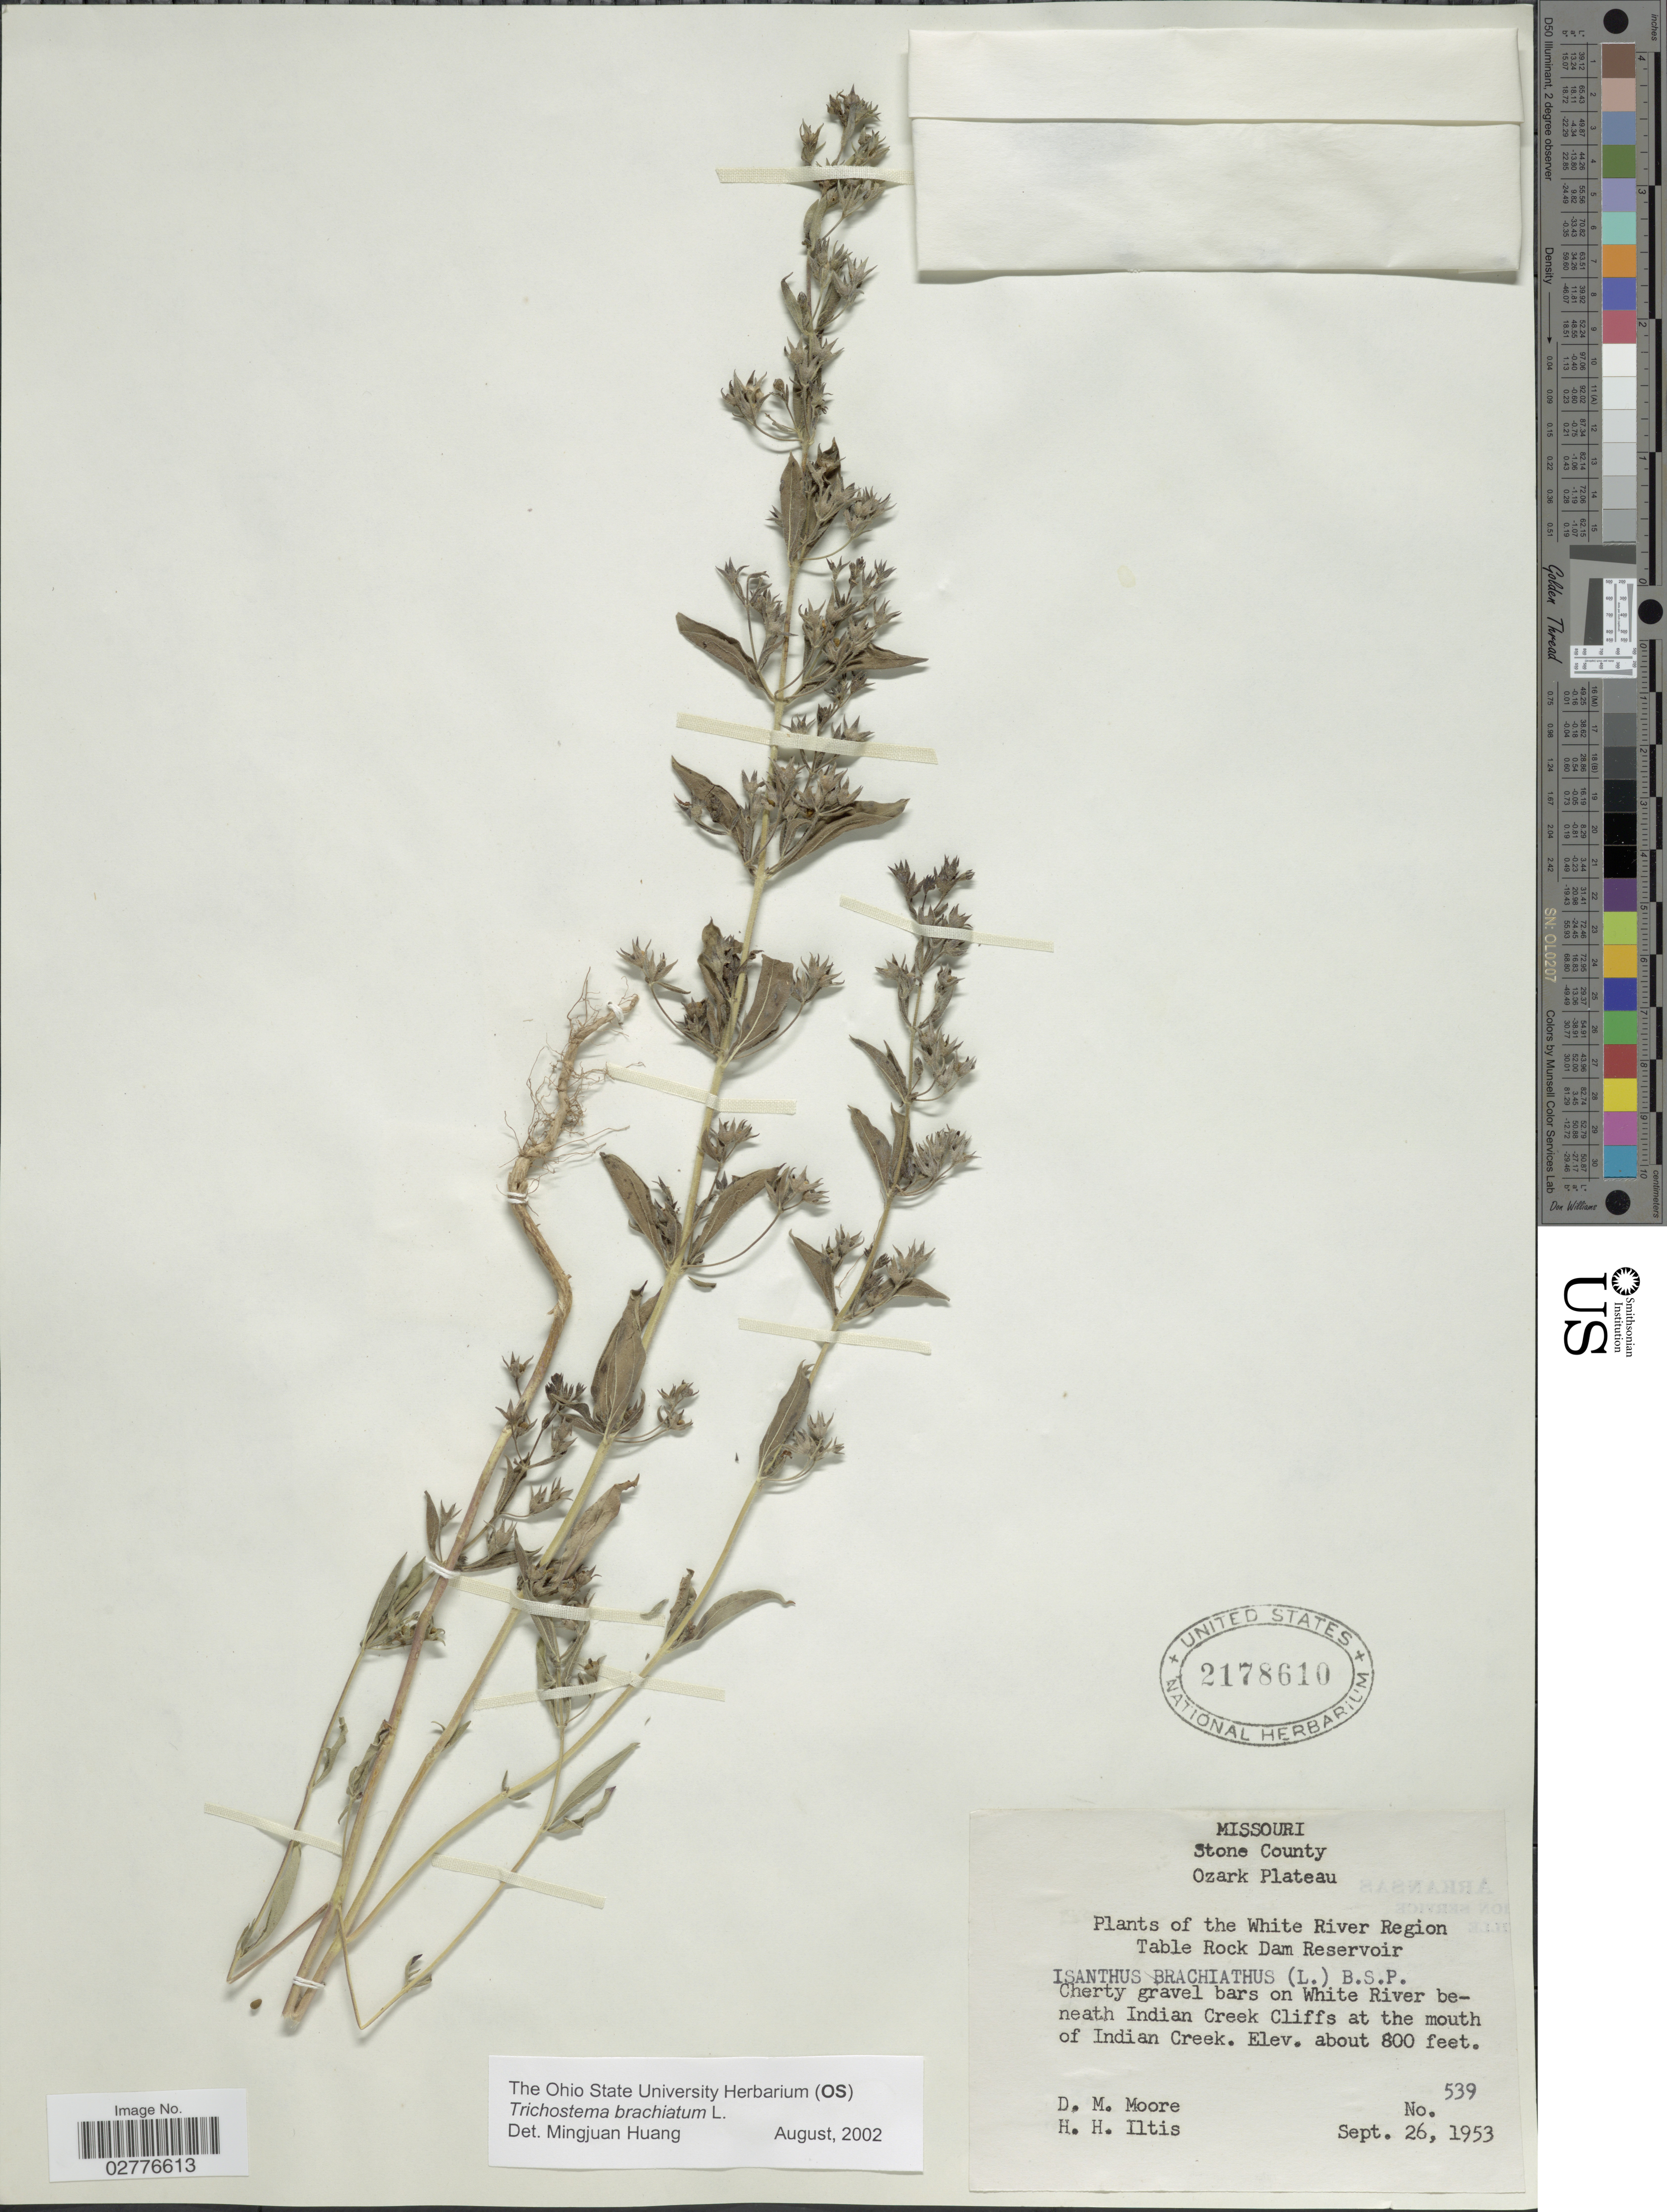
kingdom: Plantae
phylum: Tracheophyta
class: Magnoliopsida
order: Lamiales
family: Lamiaceae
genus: Trichostema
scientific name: Trichostema brachiatum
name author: L.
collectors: D. Moore & H. H. Iltis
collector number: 539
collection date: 1953-09-26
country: United States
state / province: Missouri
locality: Stone County. Ozark Plateau. White River Region. Table Rock Dam Reservoir. Cherty gravel bars on White River beneath Indian Creek Cliffs at the mouth of Indian Creek.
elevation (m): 244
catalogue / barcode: US 2178610